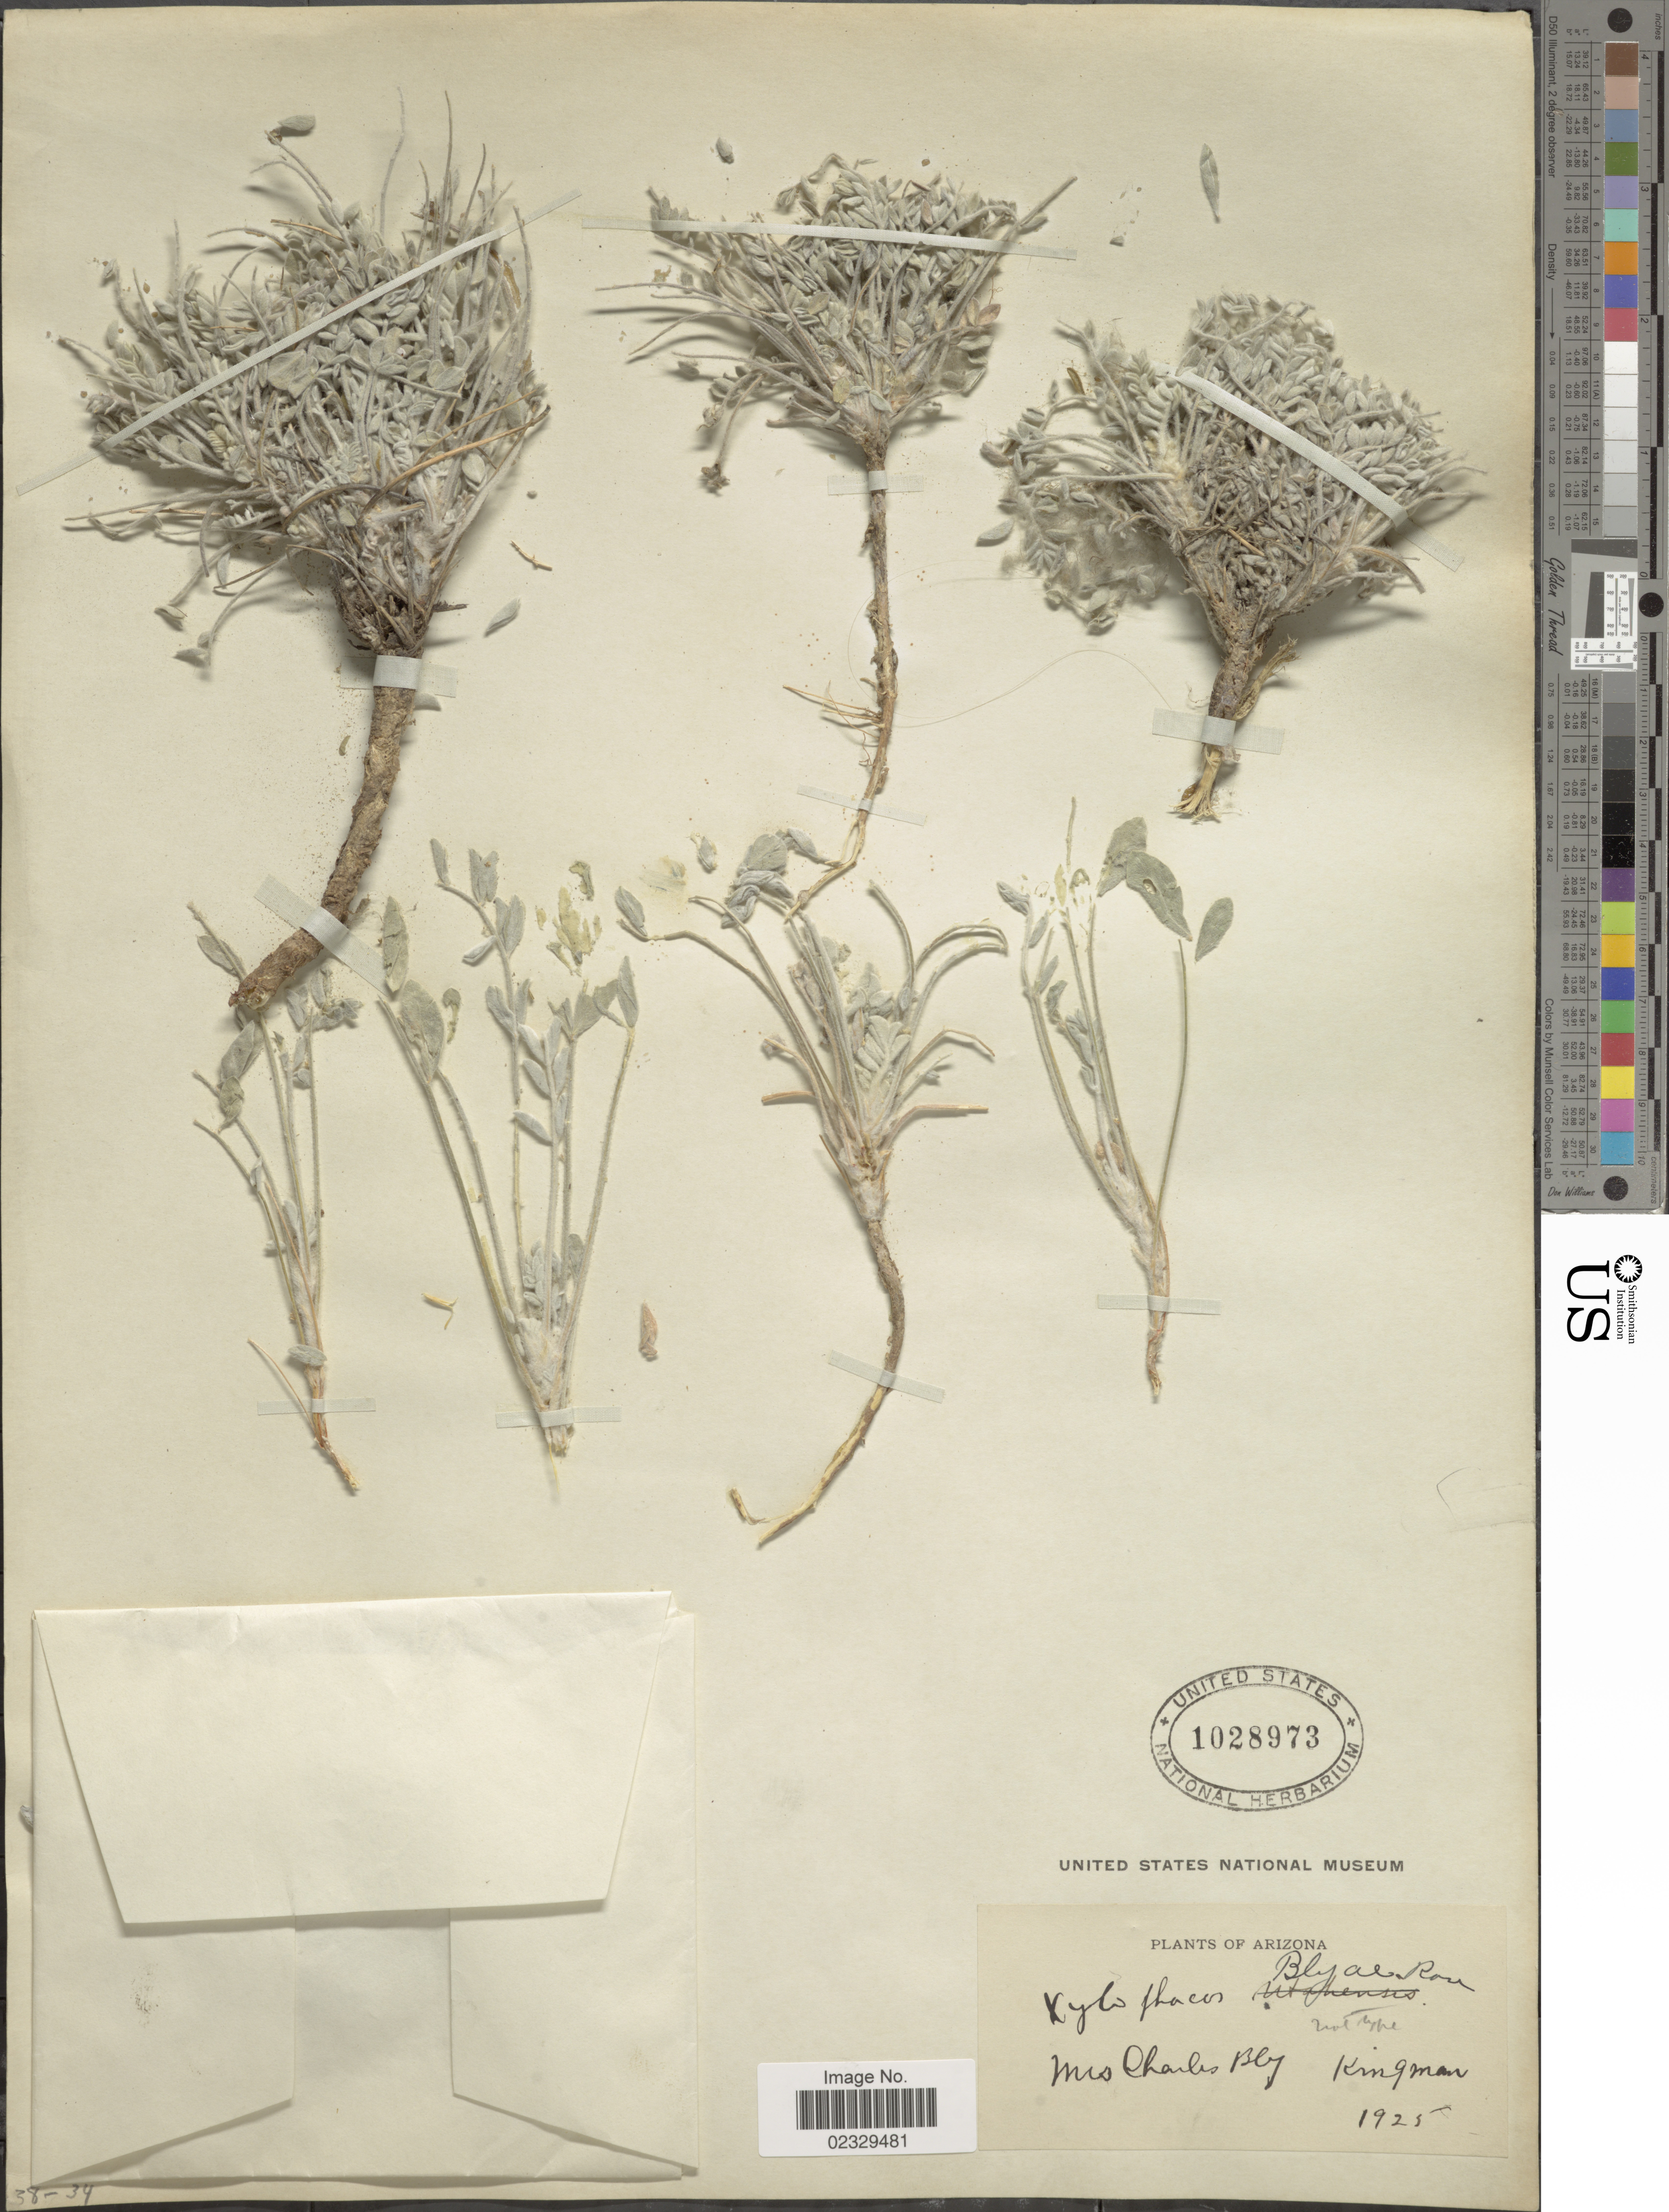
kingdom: Plantae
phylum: Tracheophyta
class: Magnoliopsida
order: Fabales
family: Fabaceae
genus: Astragalus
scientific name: Astragalus blyae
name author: (Rose & Rydb.) Tidestr.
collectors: C. Bly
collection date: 1925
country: United States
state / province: Arizona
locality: Kingman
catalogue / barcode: US 1028973